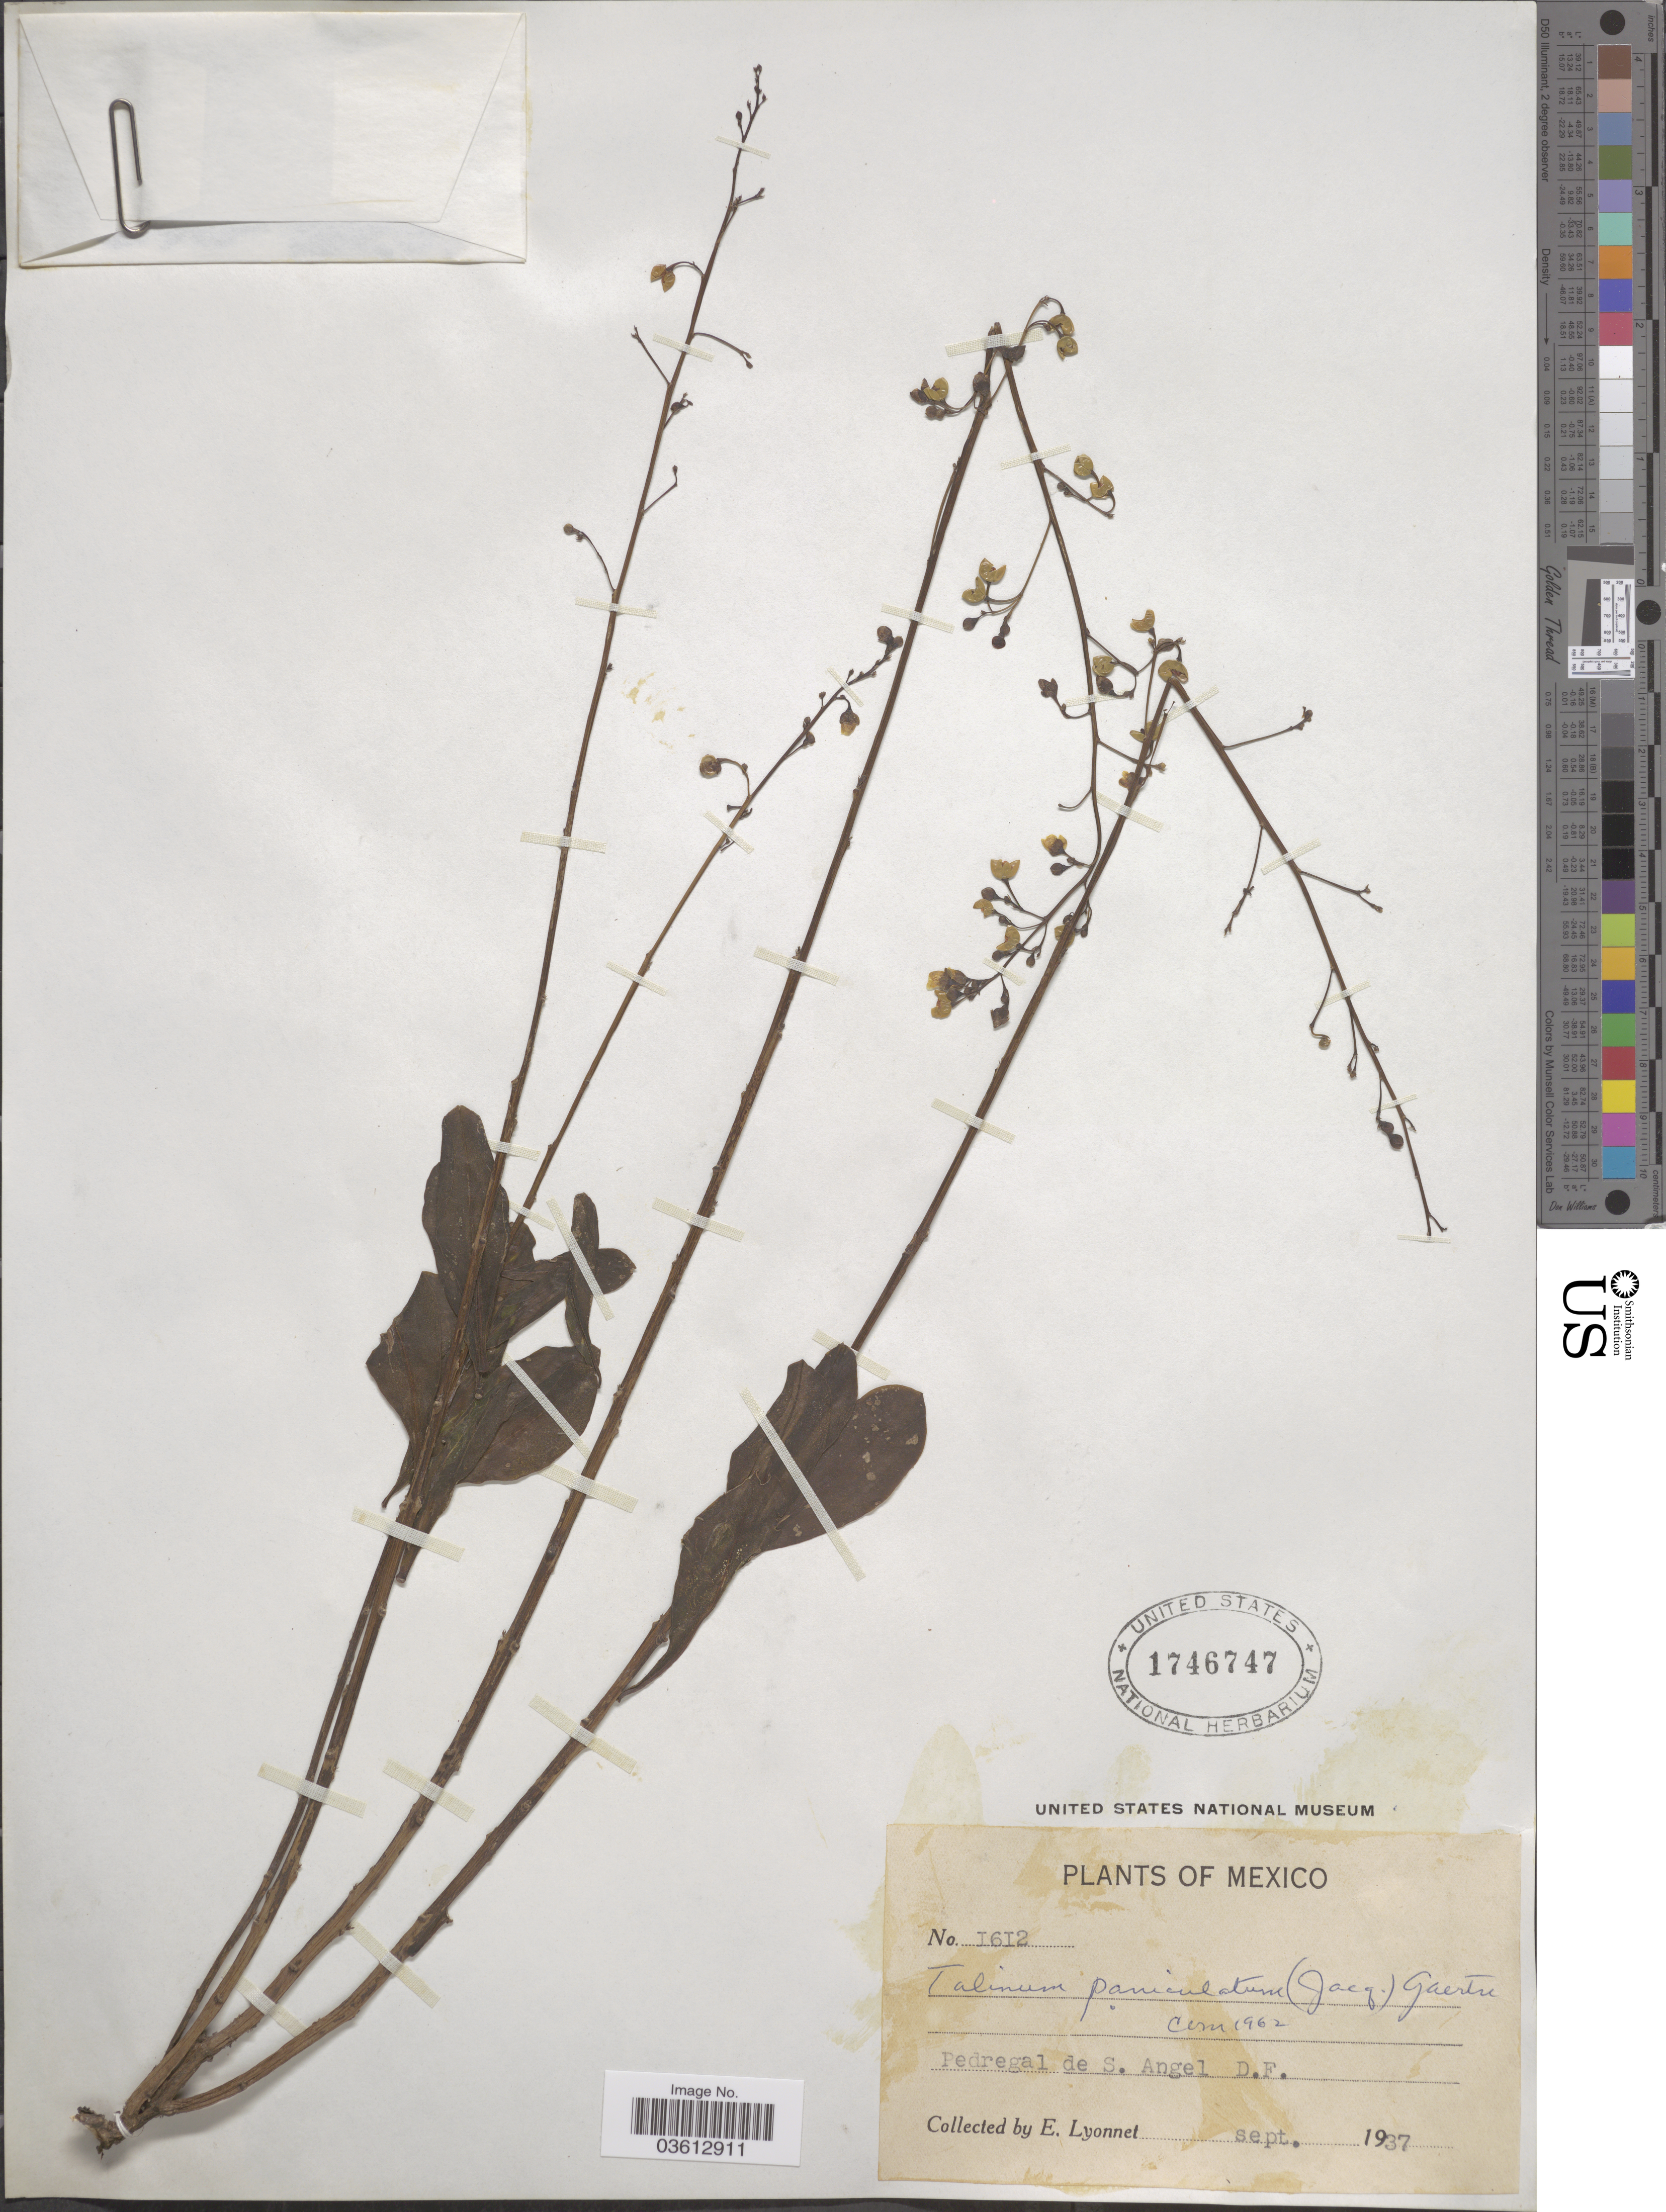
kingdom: Plantae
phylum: Tracheophyta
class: Magnoliopsida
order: Caryophyllales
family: Talinaceae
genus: Talinum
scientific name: Talinum paniculatum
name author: (Jacq.) Gaertn.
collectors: E. Lyonnet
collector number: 1612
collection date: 1937-09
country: Mexico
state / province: Distrito Federal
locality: Pedregal de S. Angel.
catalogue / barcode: US 1746747